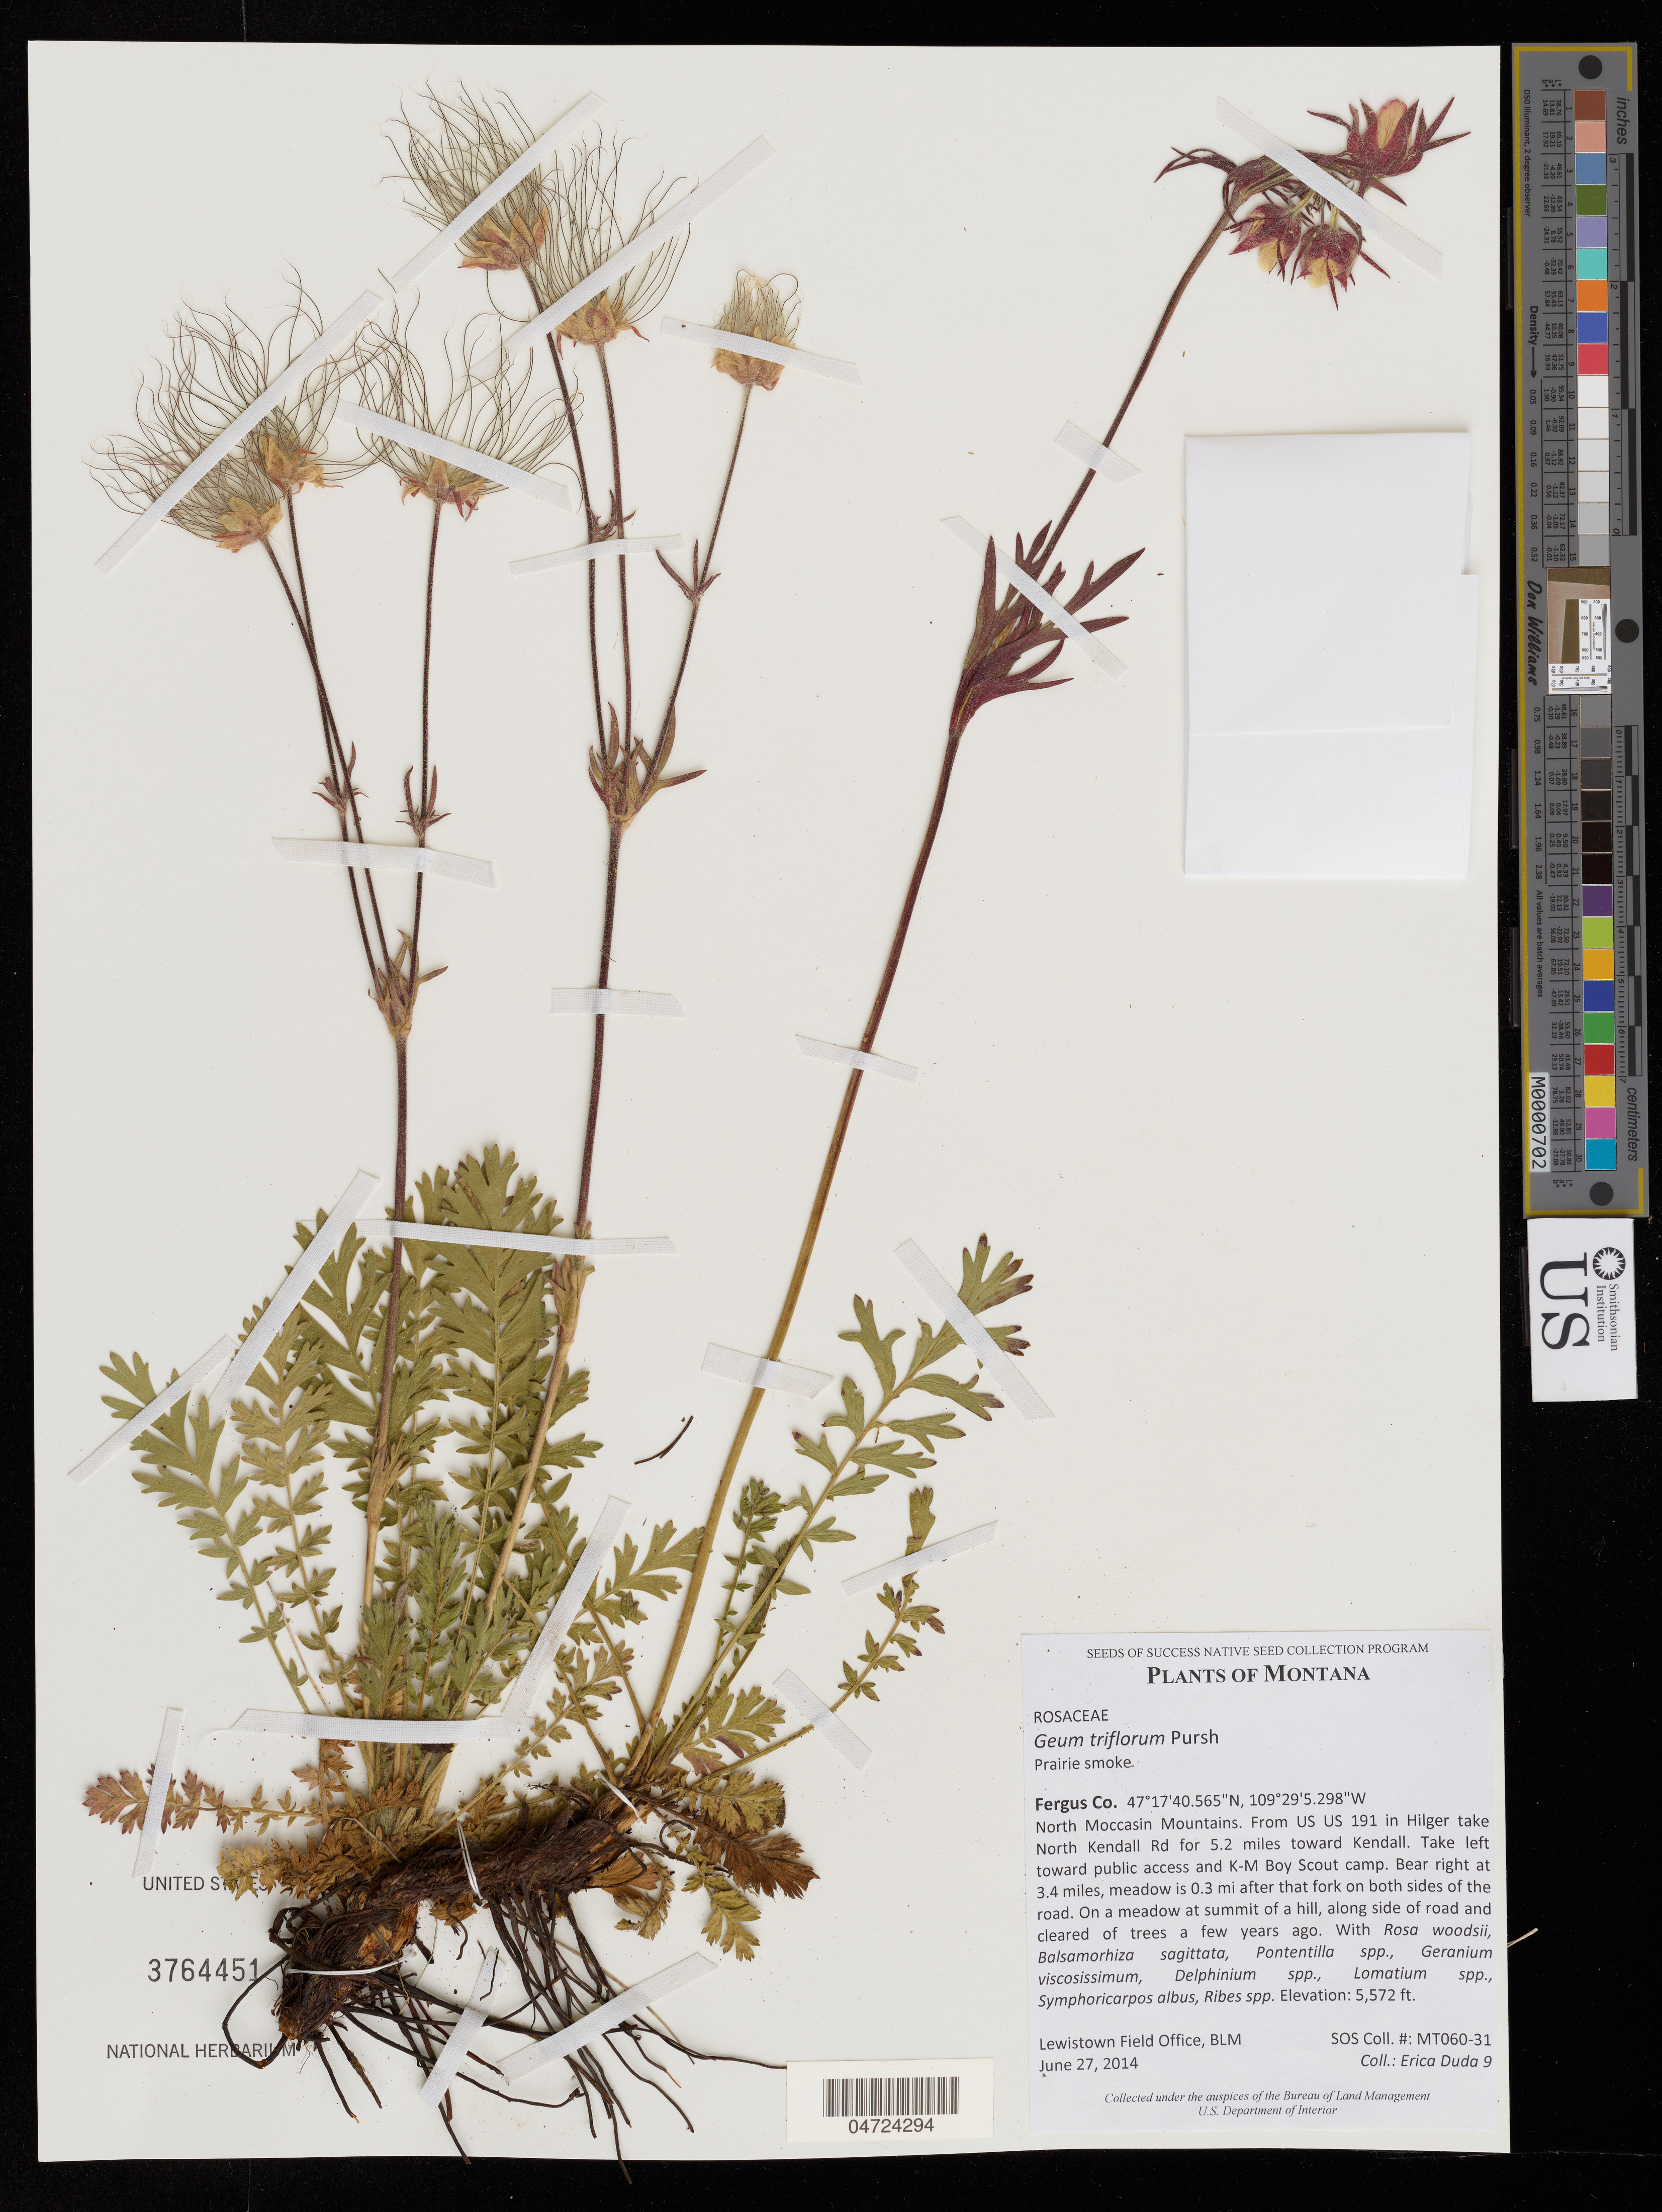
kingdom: Plantae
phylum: Tracheophyta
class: Magnoliopsida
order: Rosales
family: Rosaceae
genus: Geum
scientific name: Geum triflorum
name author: Pursh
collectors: E. Duda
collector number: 9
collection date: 2014-06-27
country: United States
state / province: Montana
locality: Fergus Co. North Moccasin Mountains. From US US 191 in Hilger take North Kendall Rd for 5.2 miles toward Kendall. Take left toward public access and K-M Boy Scout camp. Bear right at 3.4 miles, meadow is 0.3 mi after that fork on both sides of the road. On a meadow at summit of a hill, along side of road and cleared of trees a few years ago.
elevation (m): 1698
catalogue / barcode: US 3764451